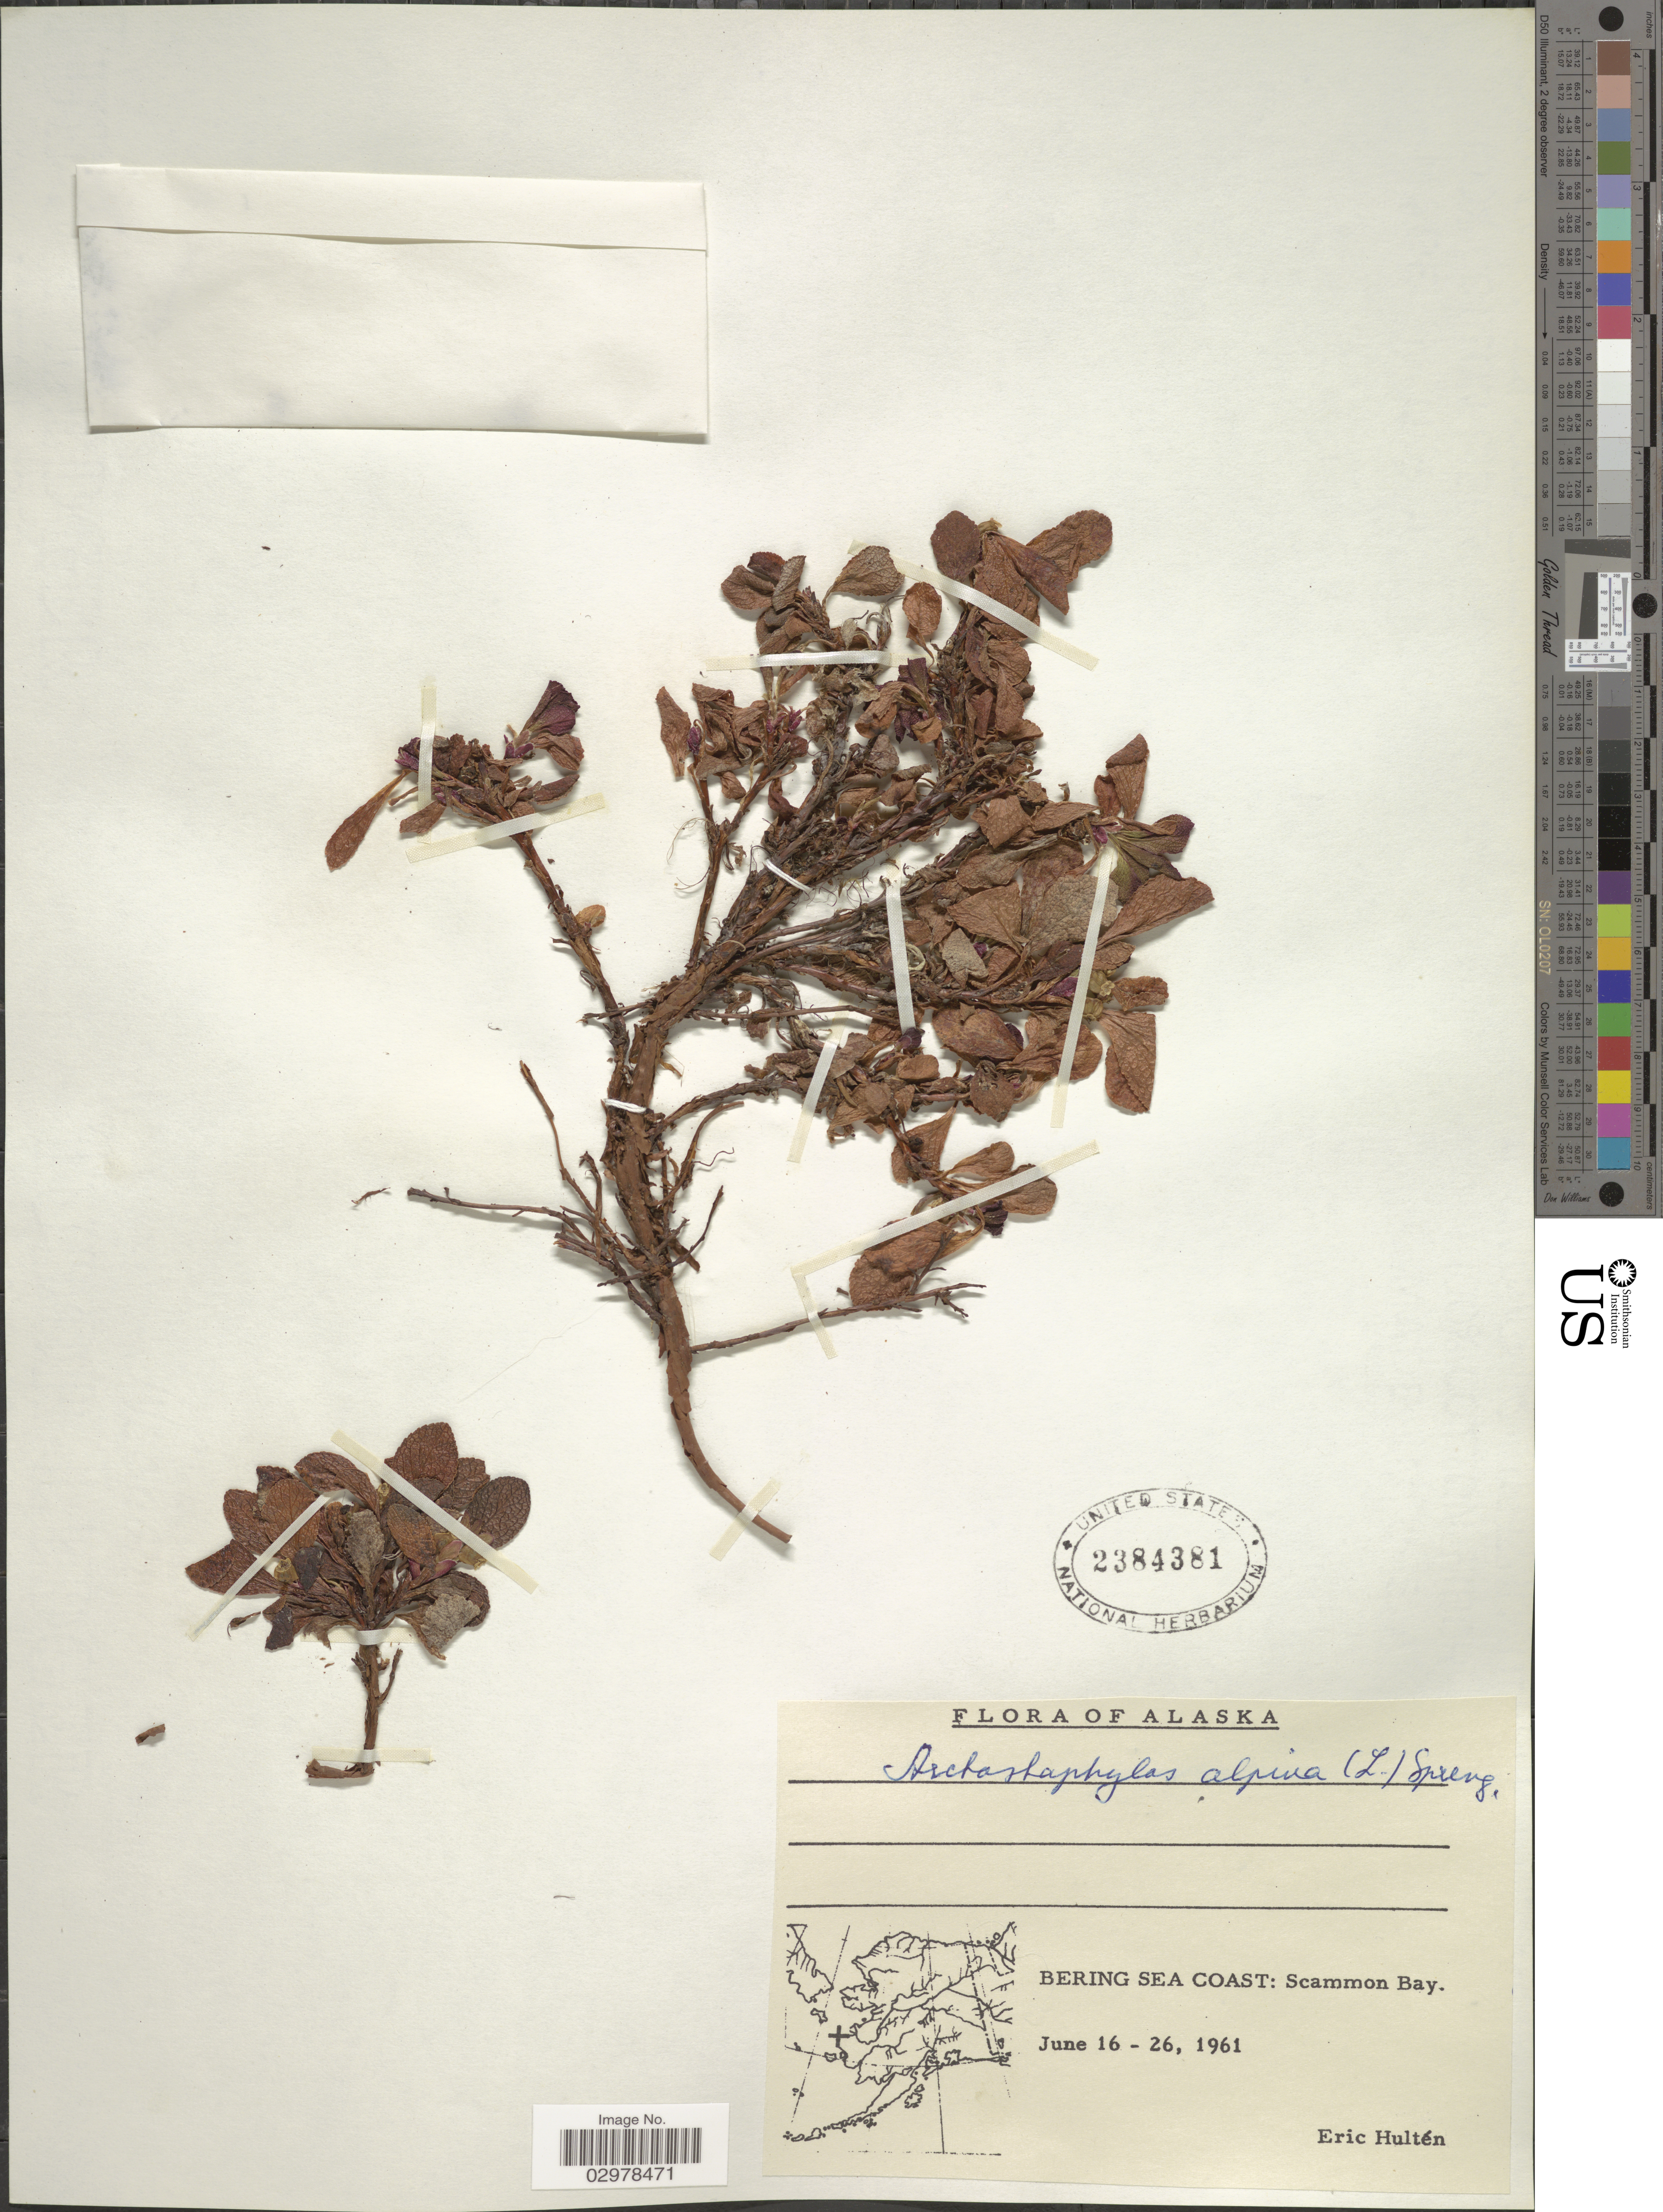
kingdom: Plantae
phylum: Tracheophyta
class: Magnoliopsida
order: Ericales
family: Ericaceae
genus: Arctostaphylos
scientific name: Arctostaphylos alpina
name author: (L.) Spreng.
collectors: E. G. Hultén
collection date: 1961-06-16/1961-06-26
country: United States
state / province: Alaska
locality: Bering Sea Coast: Scammon Bay.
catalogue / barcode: US 2384381